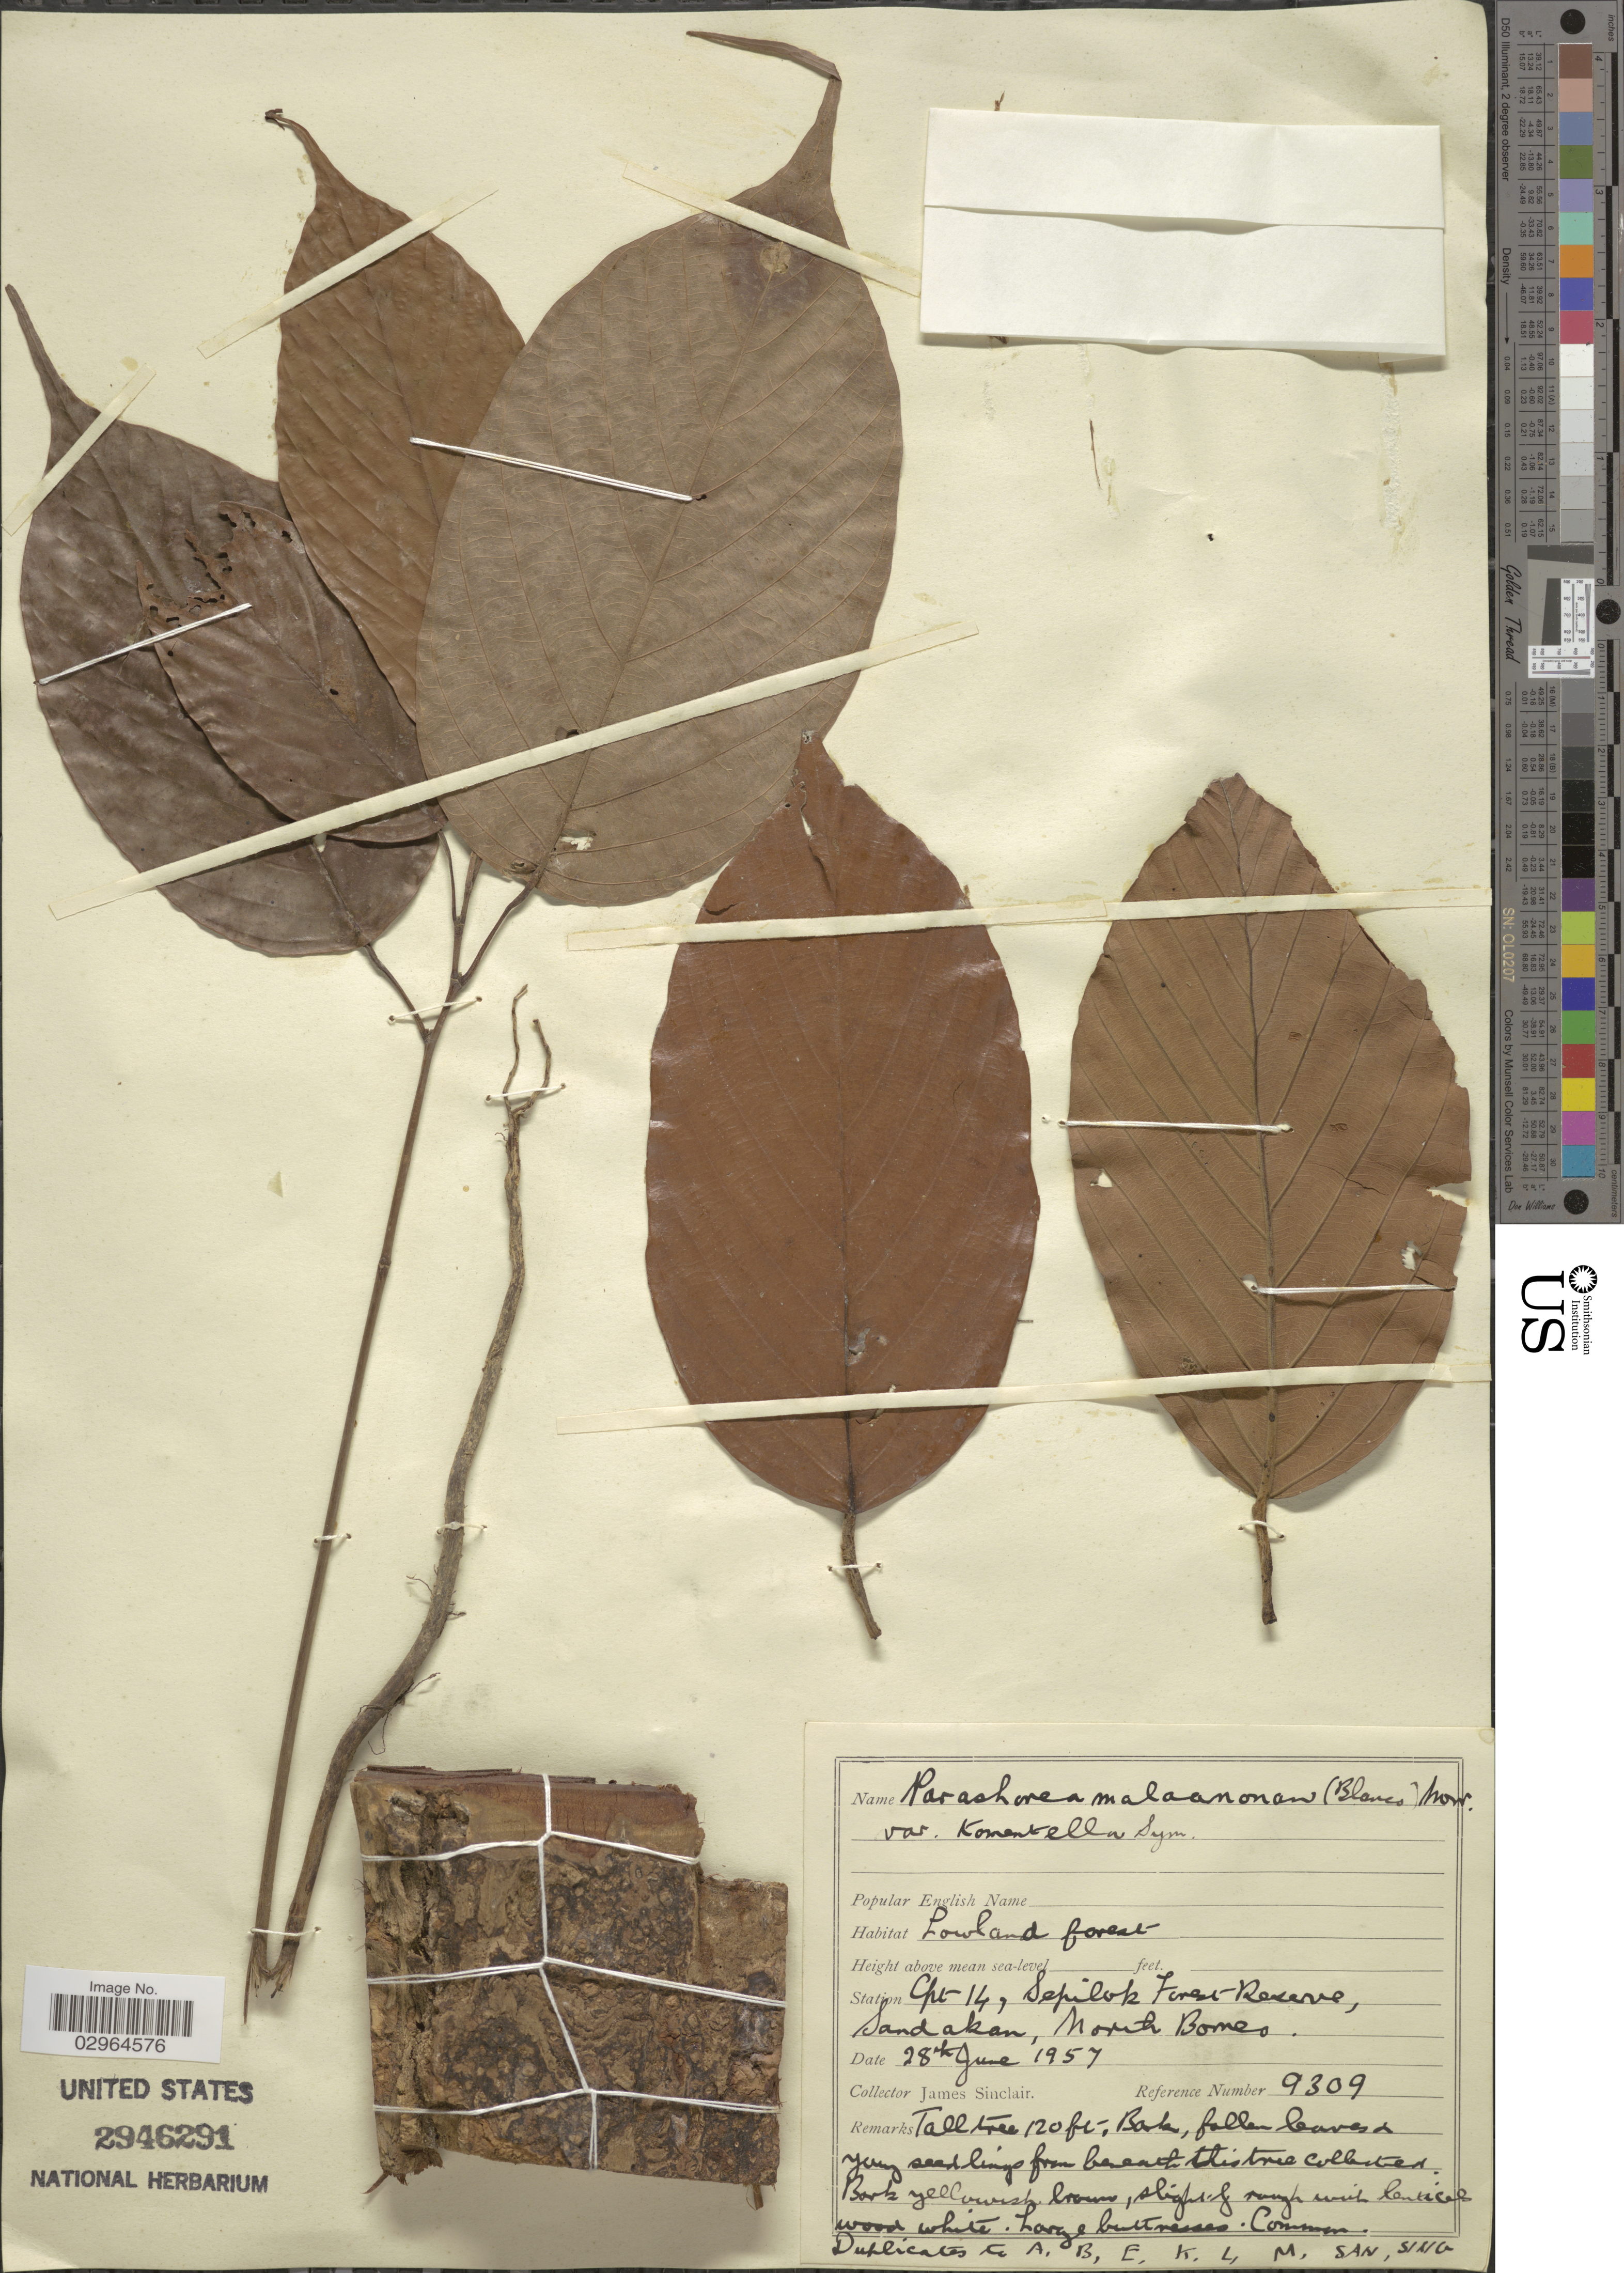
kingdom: Plantae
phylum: Tracheophyta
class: Magnoliopsida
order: Malvales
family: Dipterocarpaceae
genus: Parashorea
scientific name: Parashorea malaanonan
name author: (Blanco) Merr.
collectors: J. Sinclair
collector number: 9309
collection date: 1957-06-28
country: Malaysia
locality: Station Cpt-14, Sepilok Forest Reserve, Sandakan, North Borneo.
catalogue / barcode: US 2946291